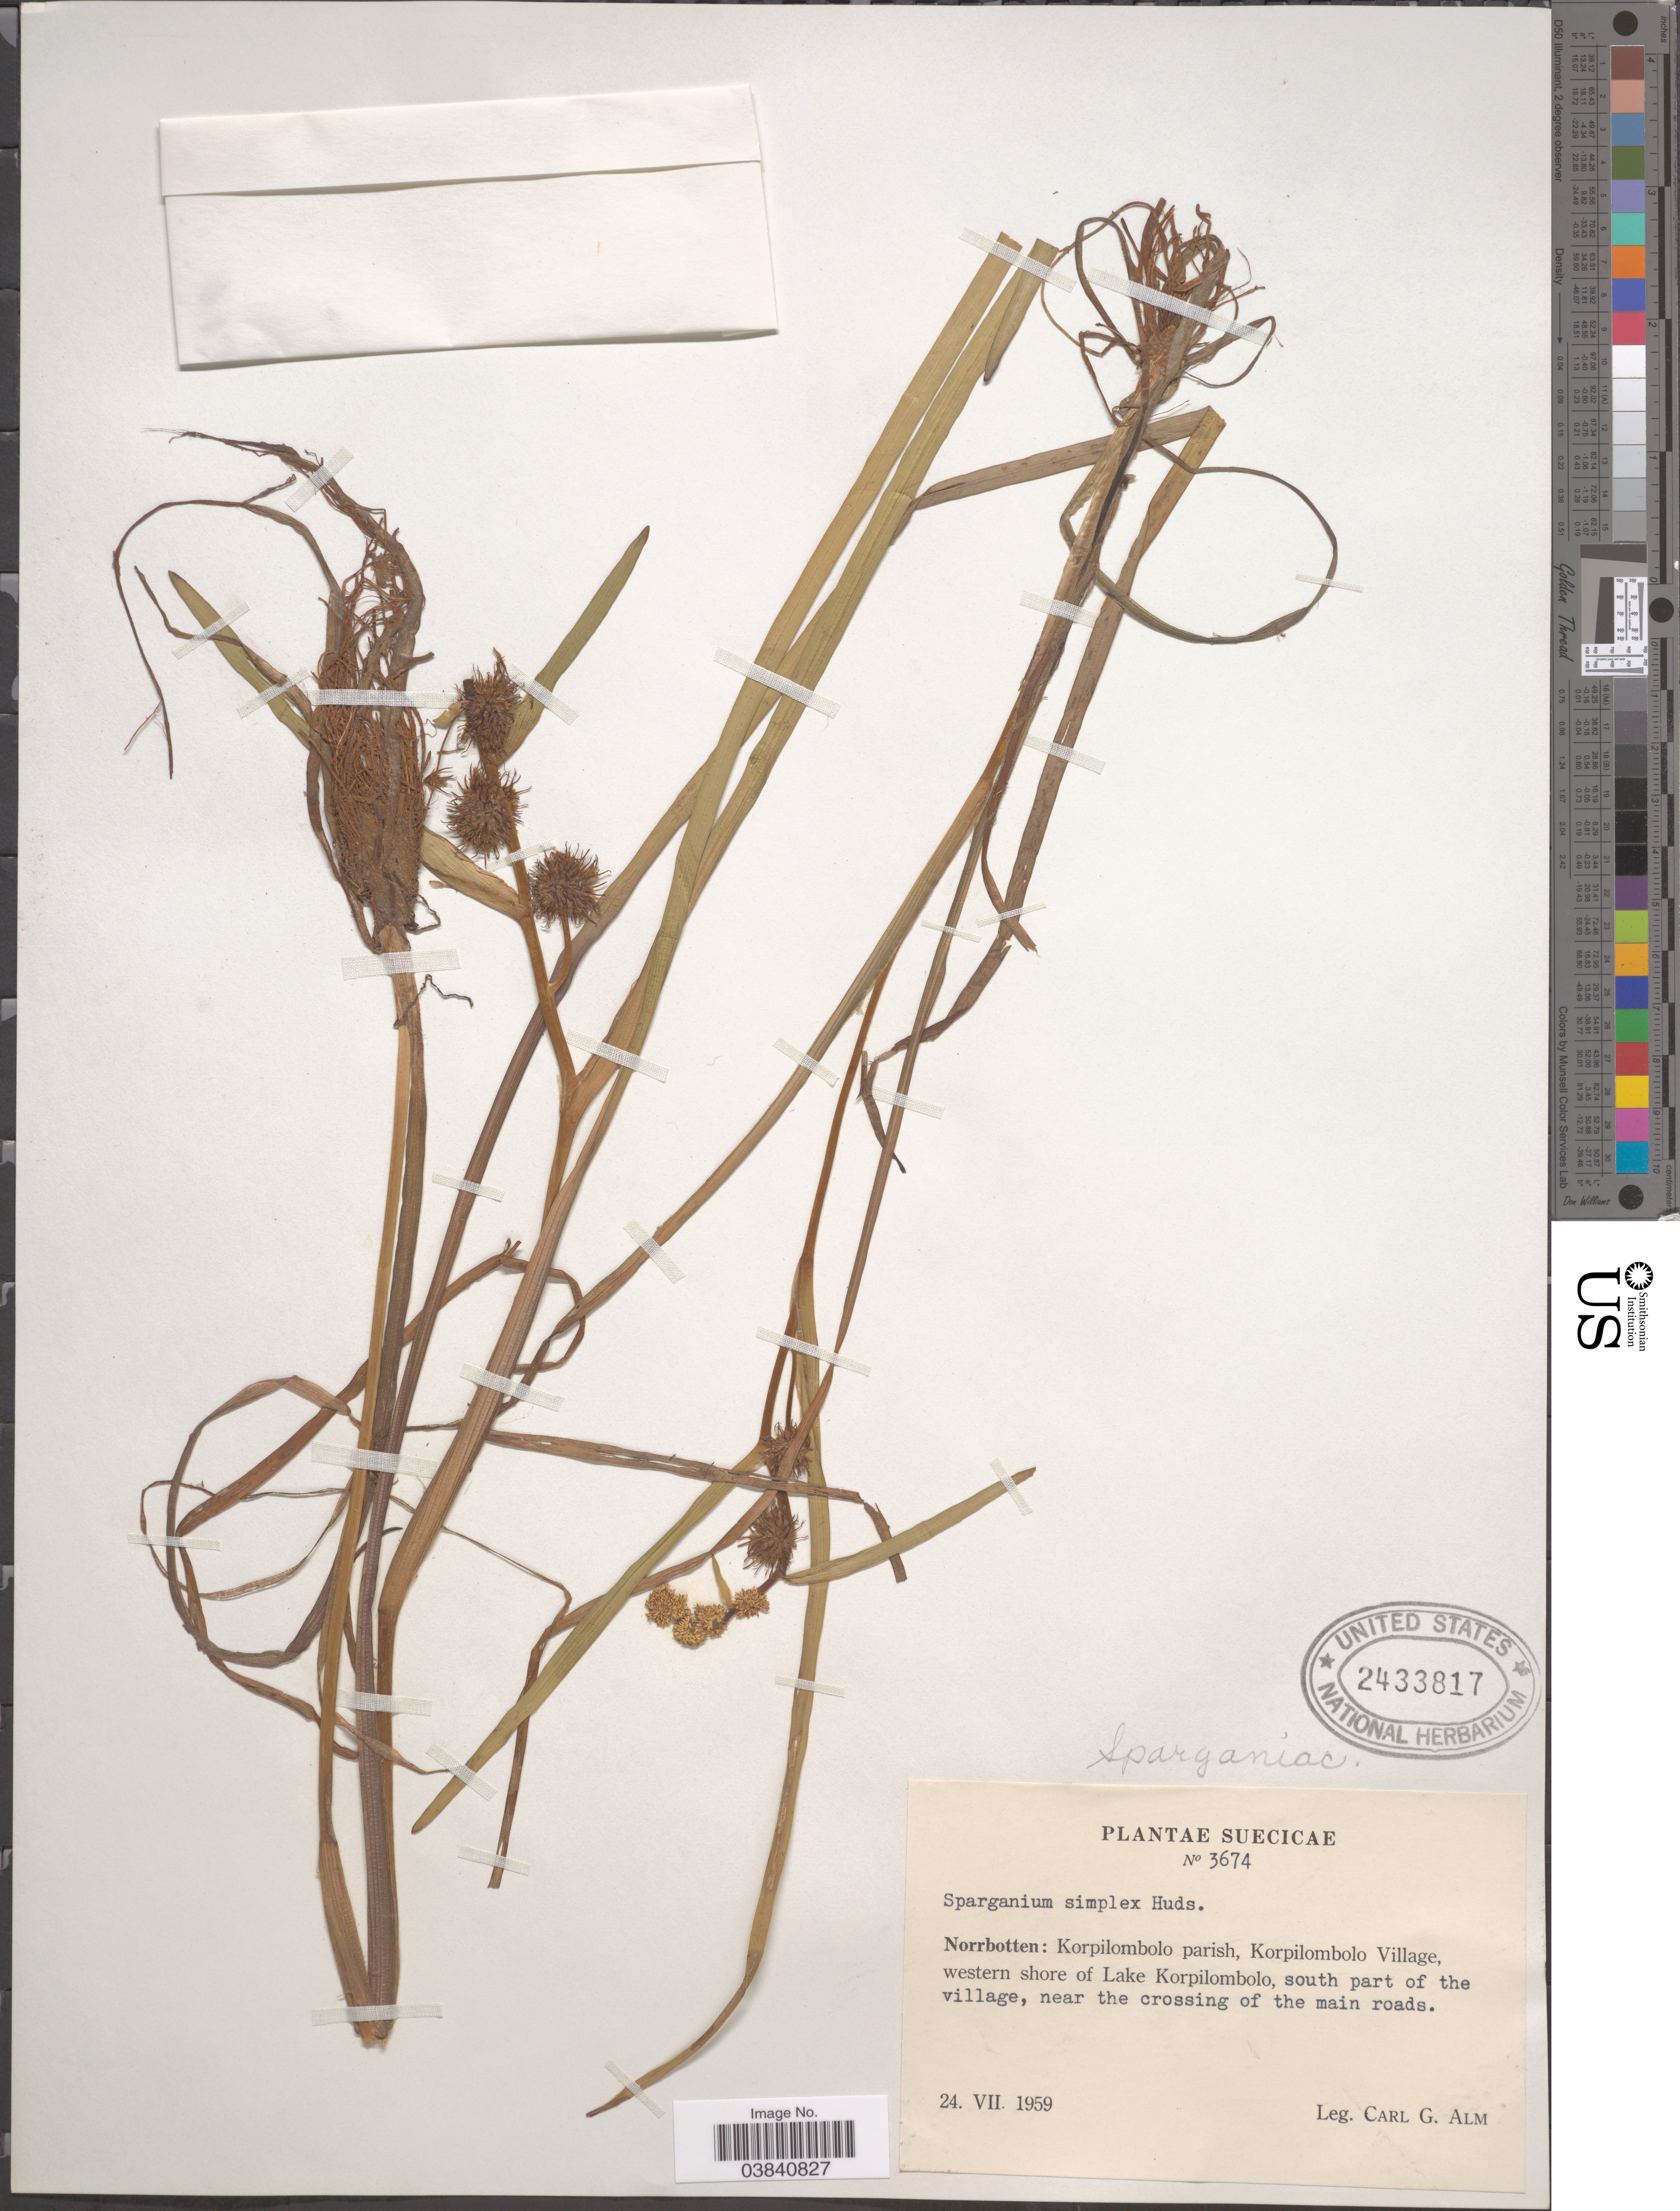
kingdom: Plantae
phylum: Tracheophyta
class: Liliopsida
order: Poales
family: Typhaceae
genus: Sparganium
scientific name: Sparganium simplex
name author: Huds.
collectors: C. G. Alm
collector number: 3674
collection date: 1959-07-24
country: Sweden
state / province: Norrbotten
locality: Suecicae. Norrbotten: Korpilombolo parish, Korpilombolo Village, western shore of Lake Korpilombolo, south part of the village, near the crossing of the main roads.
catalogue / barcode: US 2433817